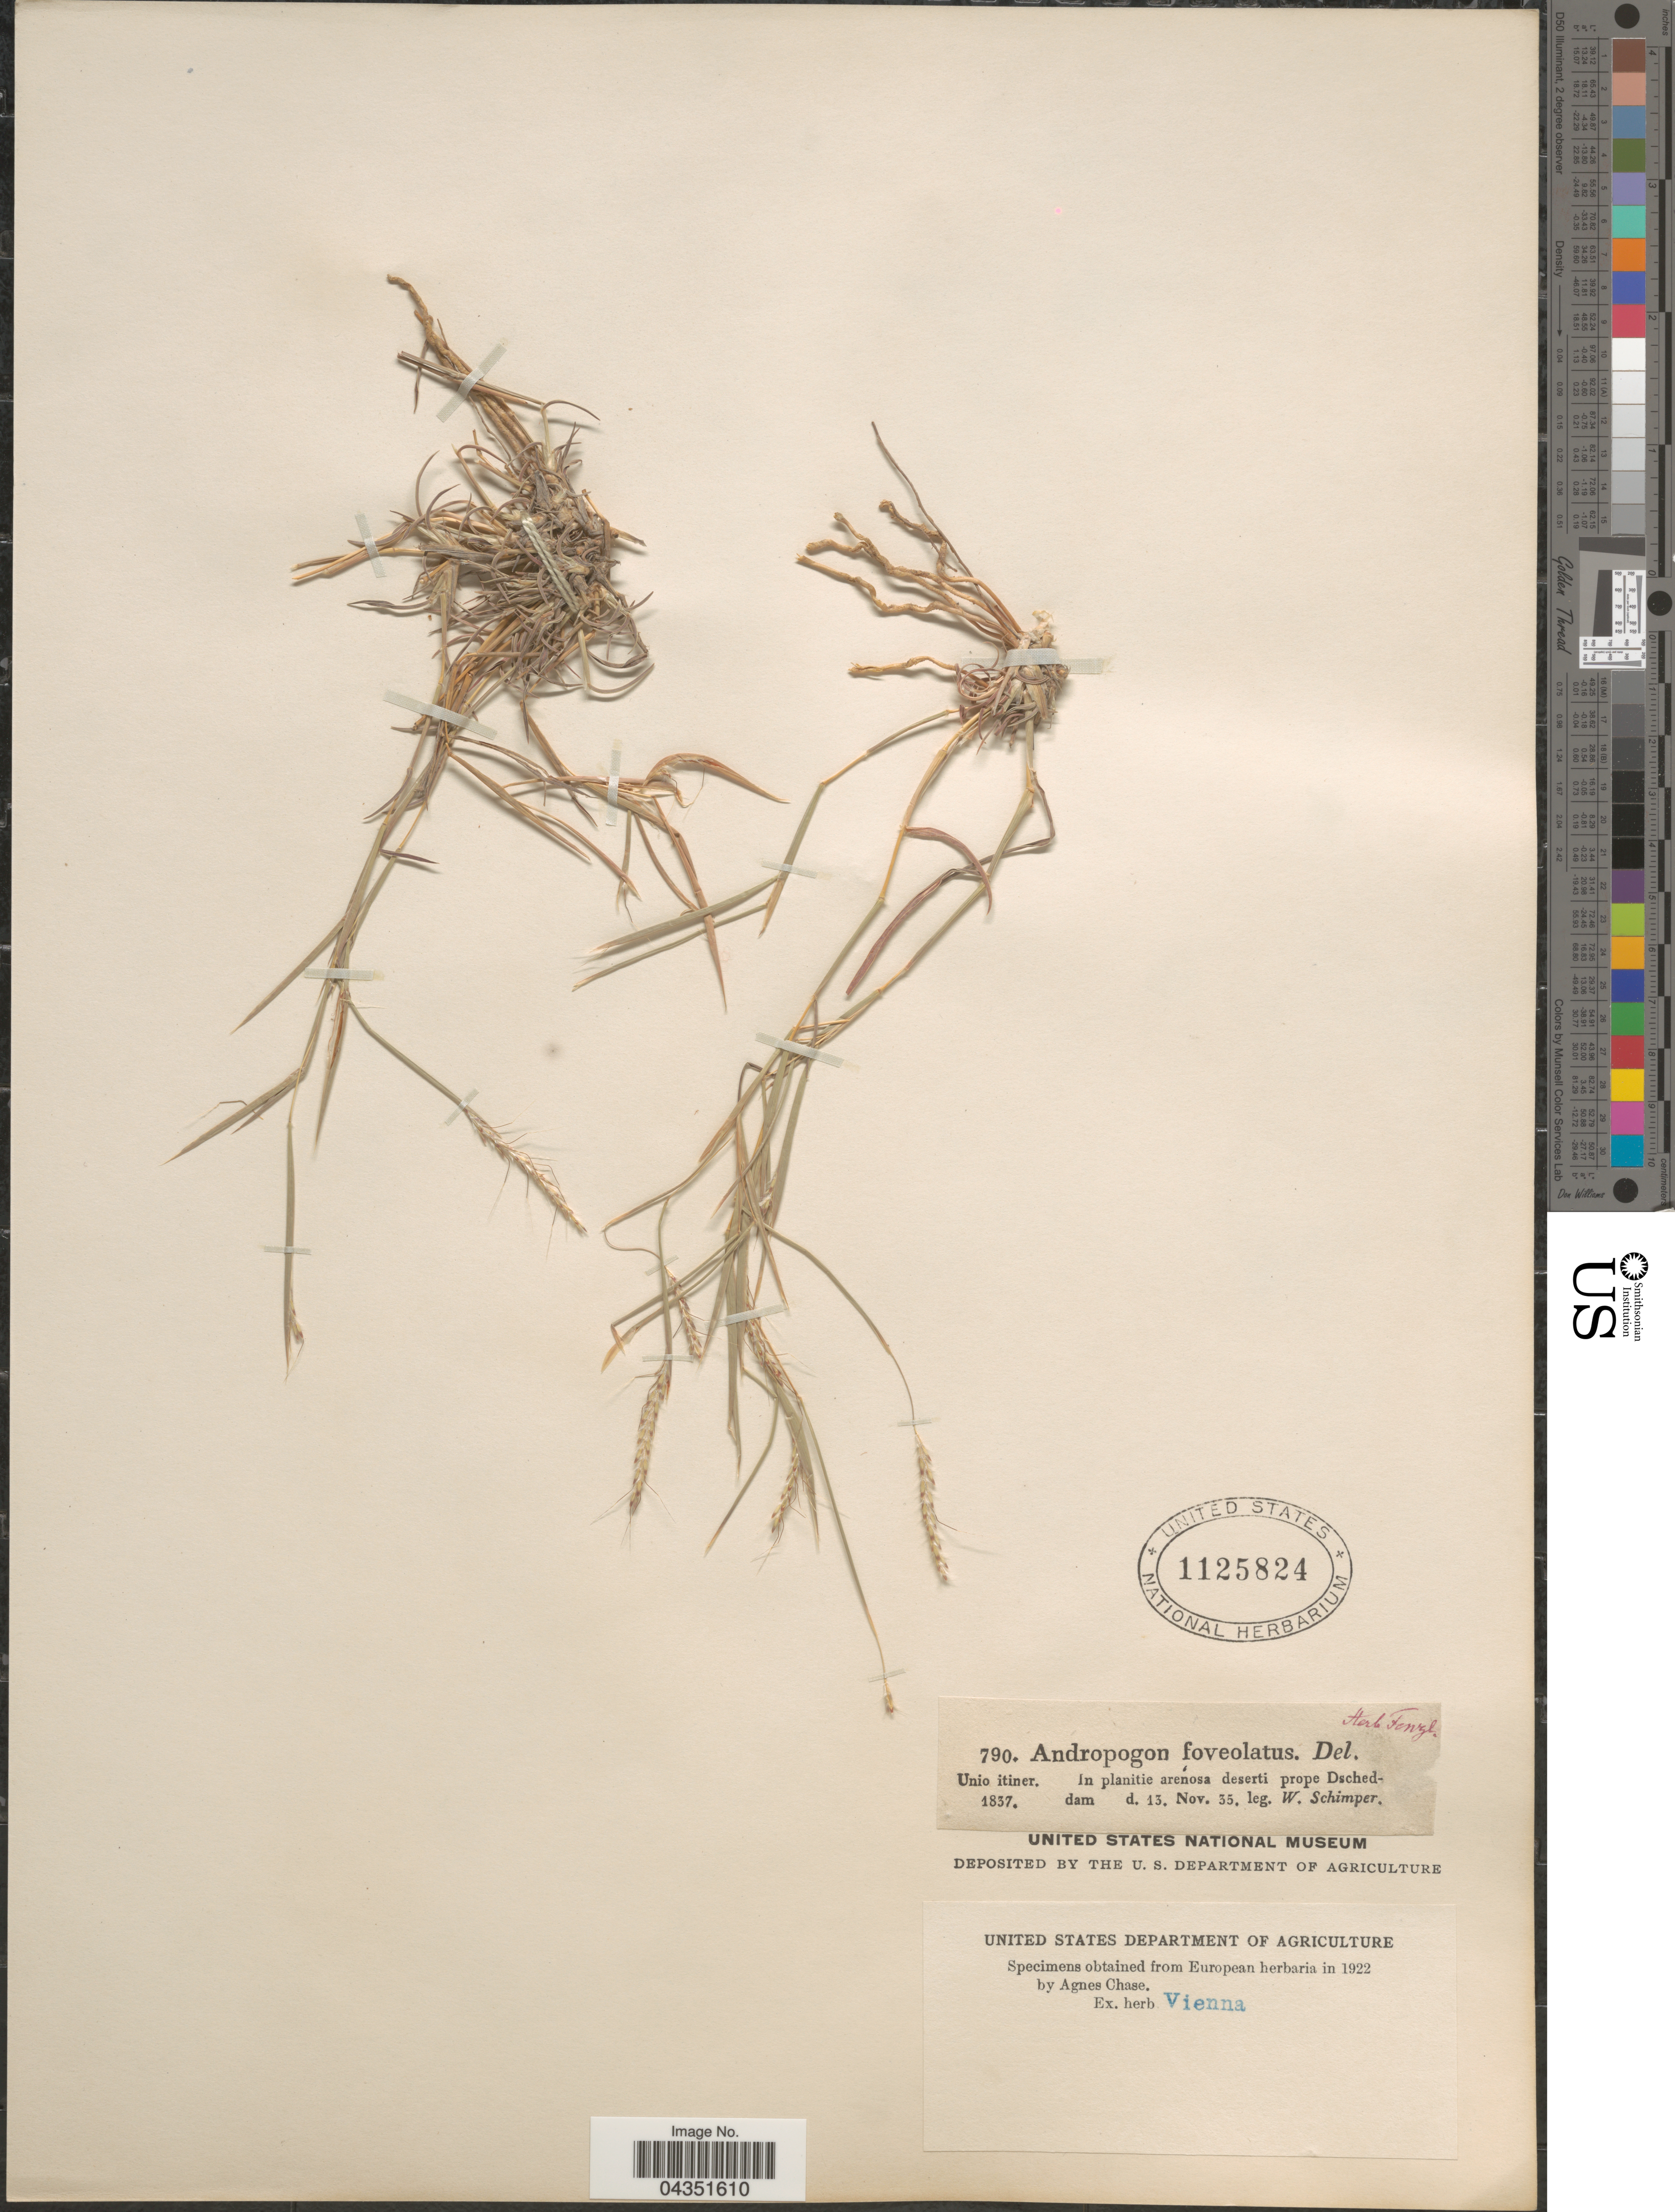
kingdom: Plantae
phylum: Tracheophyta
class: Liliopsida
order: Poales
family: Poaceae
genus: Eremopogon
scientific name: Eremopogon foveolatus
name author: (Delile) Stapf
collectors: W. Schimper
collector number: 790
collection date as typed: Transcribed d/m/y: 13/11/35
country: Saudi Arabia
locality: In planitic arenosa deserti prope Dscheddam.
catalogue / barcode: US 1125824